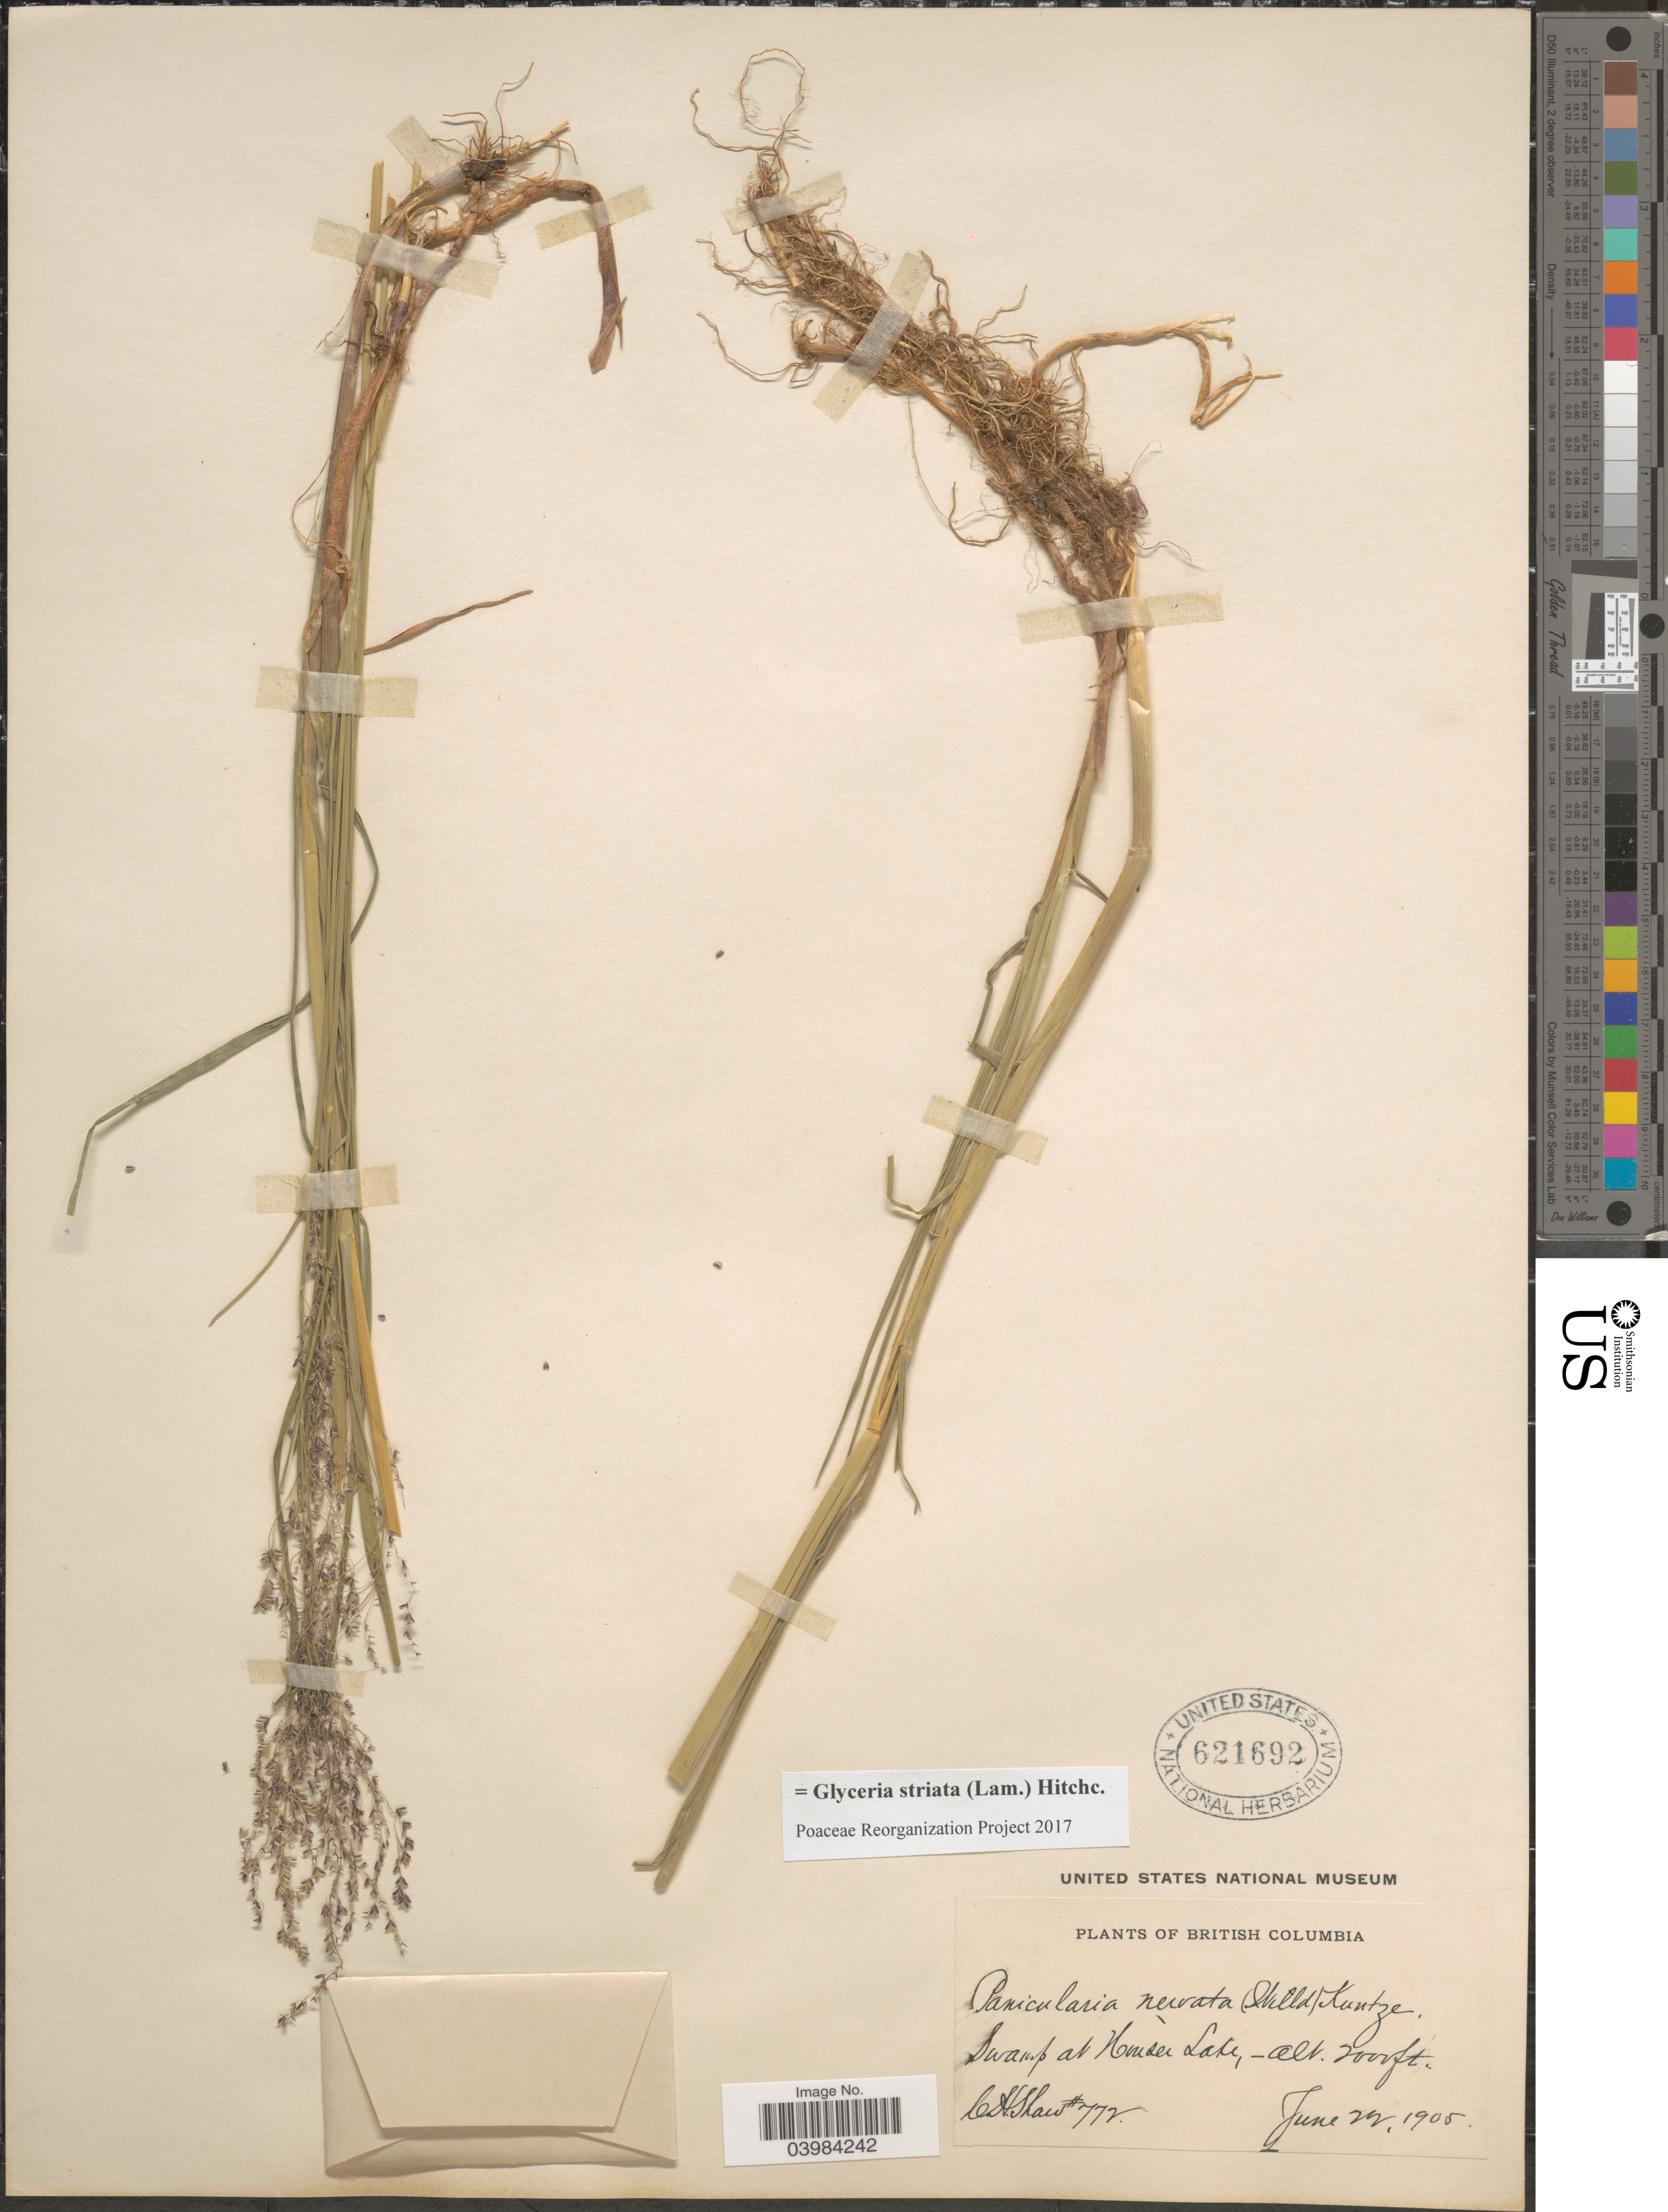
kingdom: Plantae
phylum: Tracheophyta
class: Liliopsida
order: Poales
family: Poaceae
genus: Glyceria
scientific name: Glyceria striata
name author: (Lam.) Hitchc.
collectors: C. H. Shaw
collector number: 772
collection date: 1905-06-22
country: Canada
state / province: British Columbia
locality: Swamp at Hauser Lake.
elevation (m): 610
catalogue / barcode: US 621692